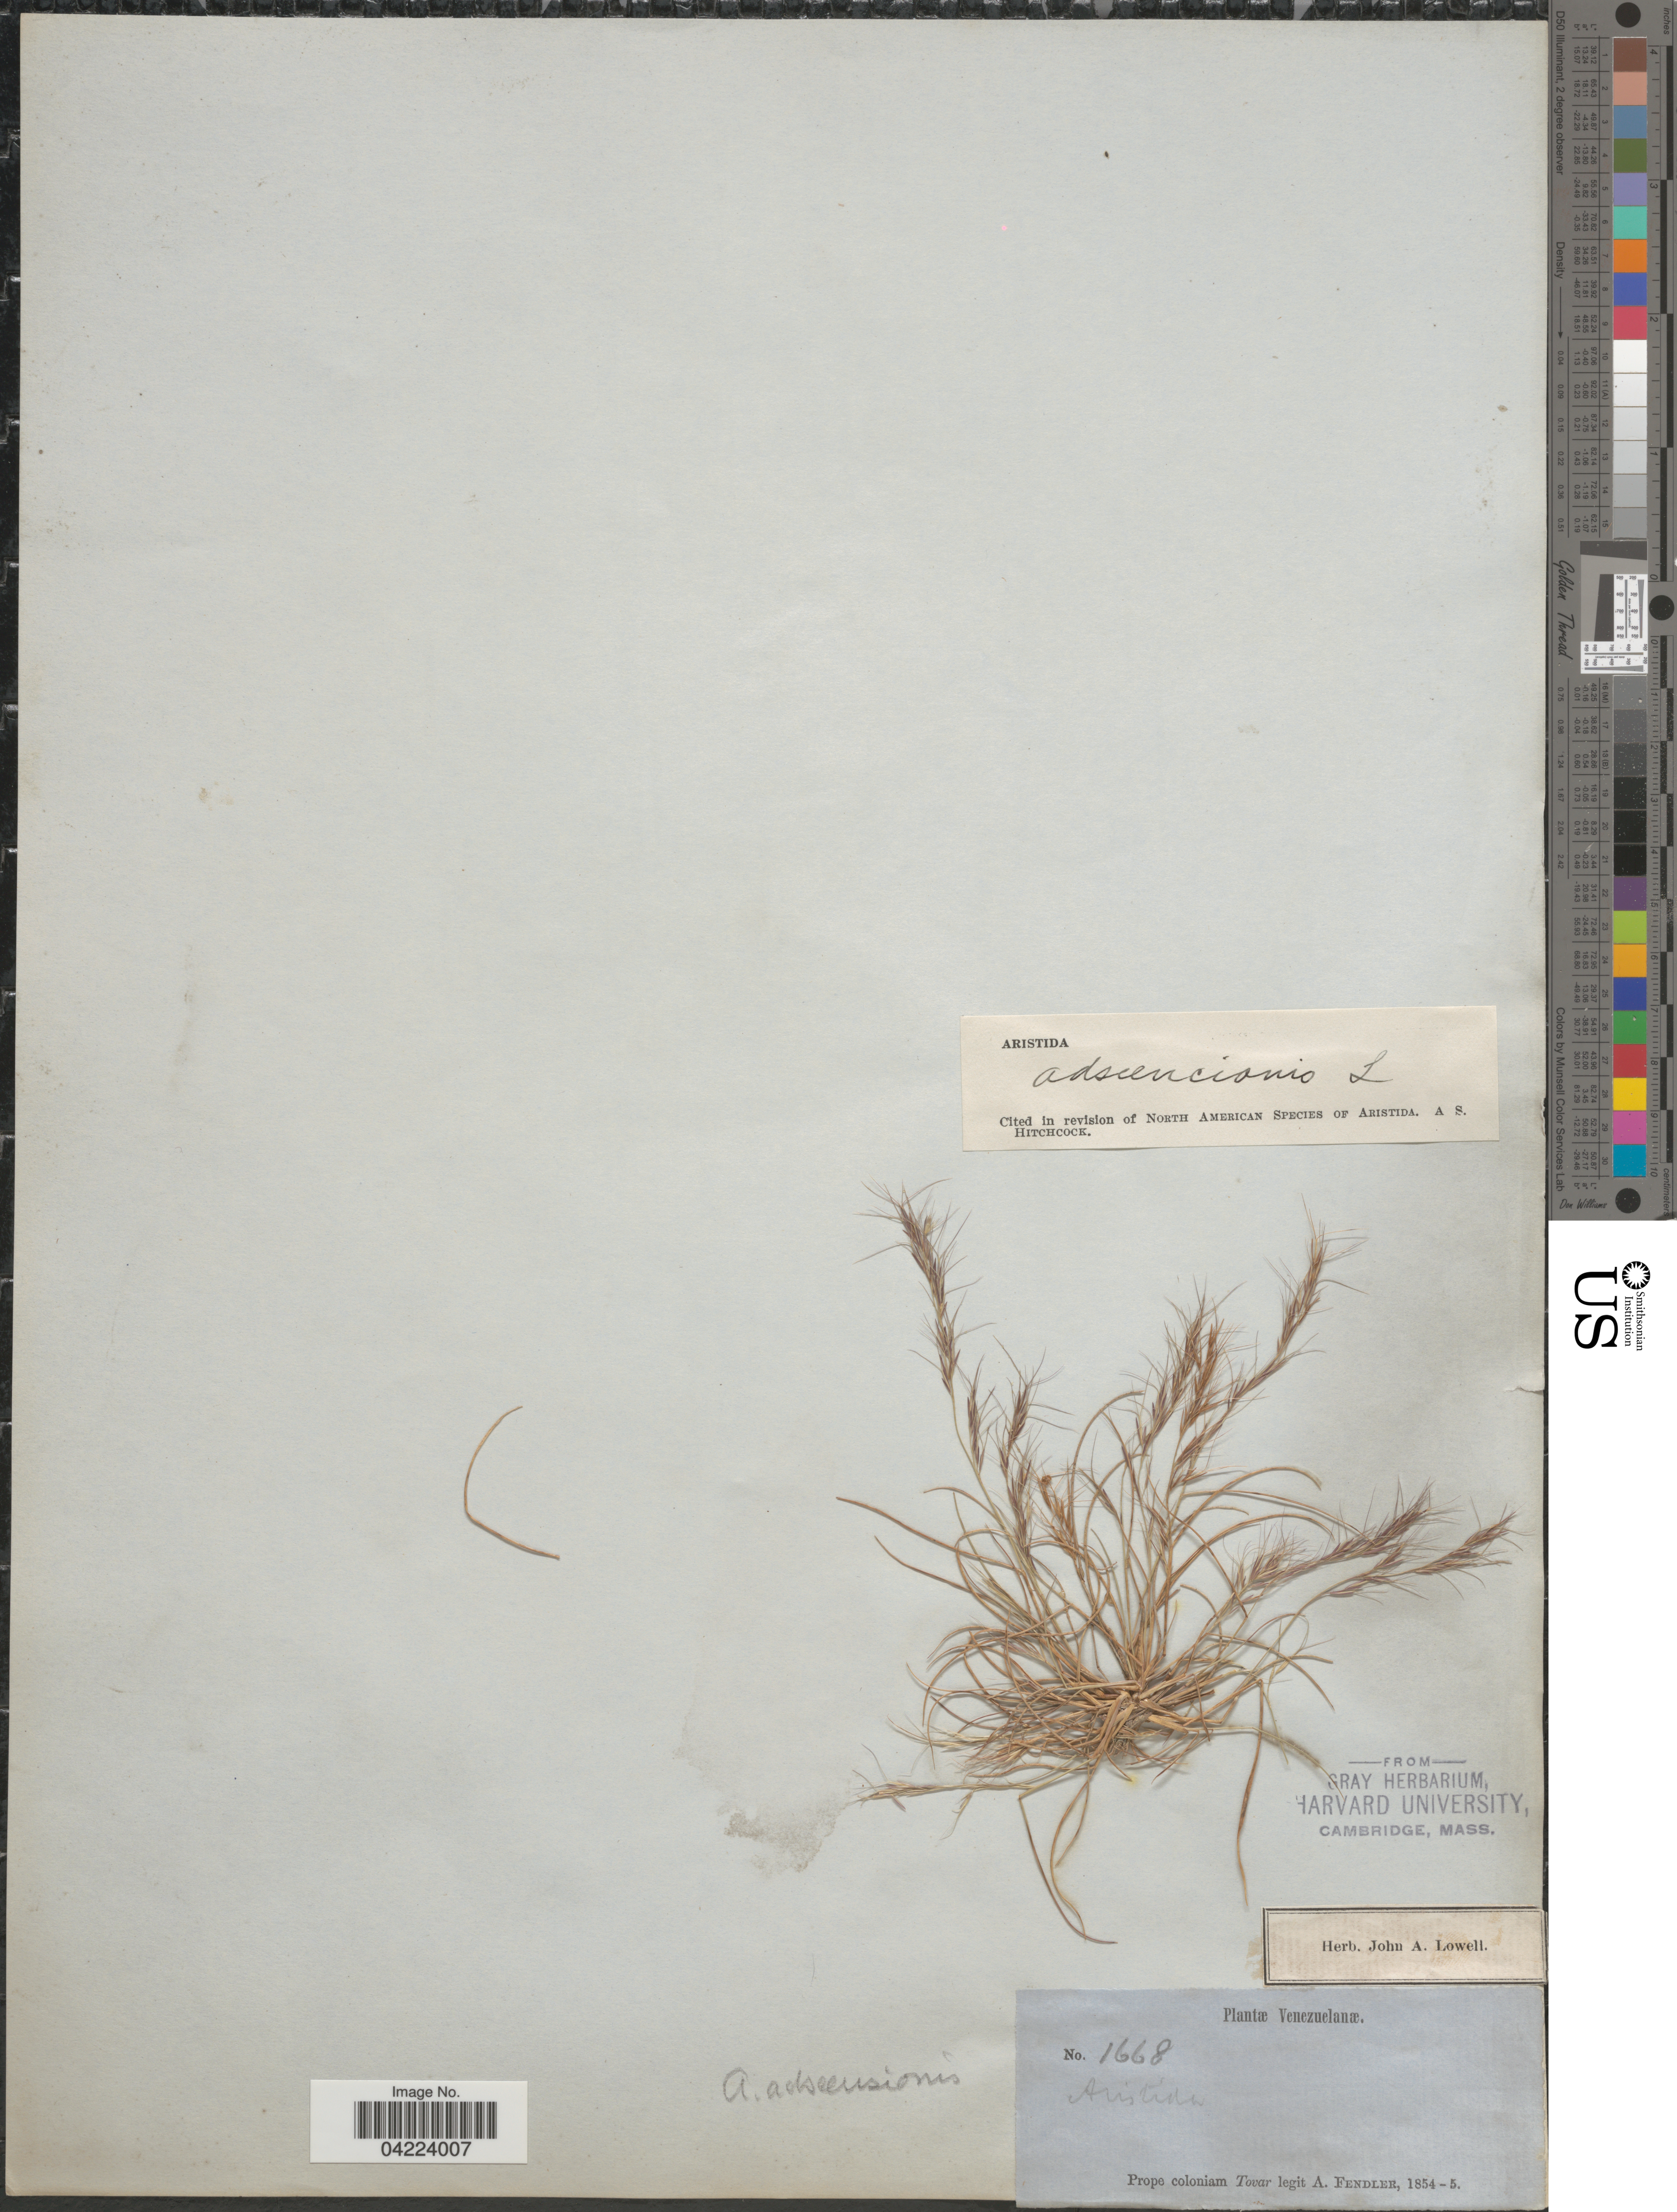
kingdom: Plantae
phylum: Tracheophyta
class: Liliopsida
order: Poales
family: Poaceae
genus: Aristida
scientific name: Aristida adscensionis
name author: L.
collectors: A. Fendler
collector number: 1668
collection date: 1854/1855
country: Venezuela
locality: Venezuelanæ. Prope coloniam Tovar.